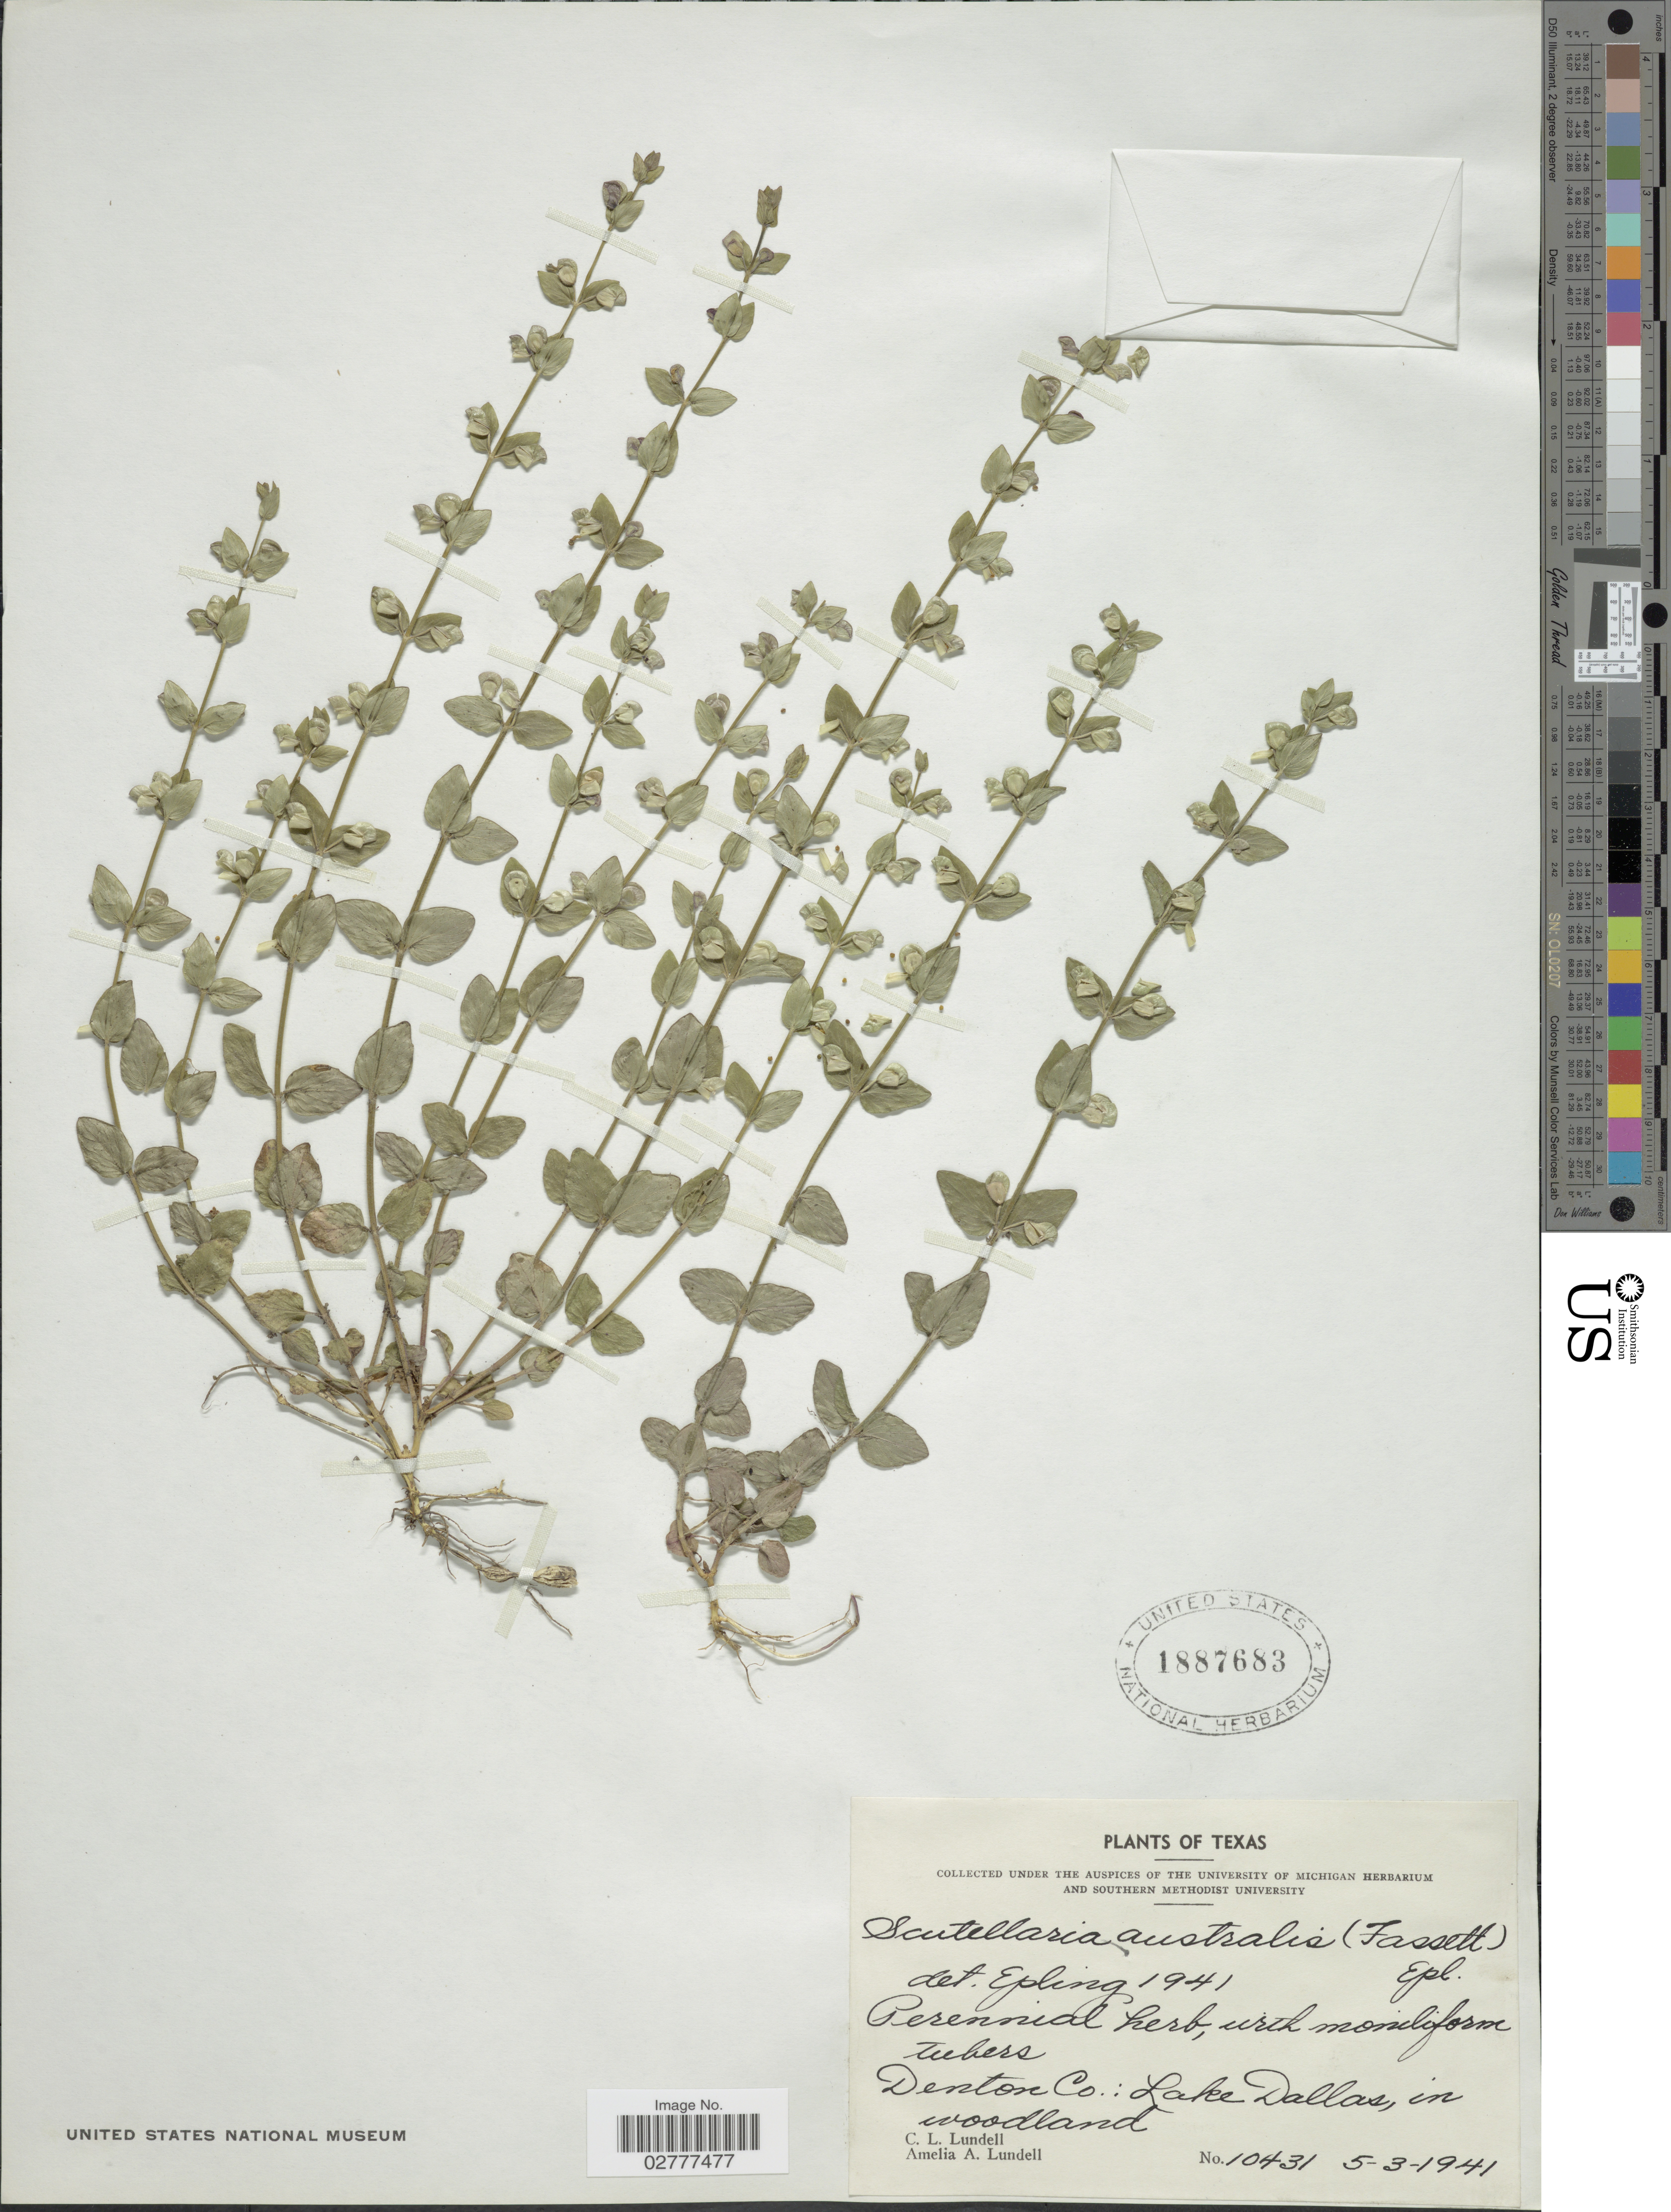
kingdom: Plantae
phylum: Tracheophyta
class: Magnoliopsida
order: Lamiales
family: Lamiaceae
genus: Scutellaria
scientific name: Scutellaria australis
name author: (Fassett) Epling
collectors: C. L. Lundell & A. A. Lundell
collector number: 10431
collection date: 1941-05-03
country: United States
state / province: Texas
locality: Denton Co.: Lake Dallas, in woodland.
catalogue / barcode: US 1887683